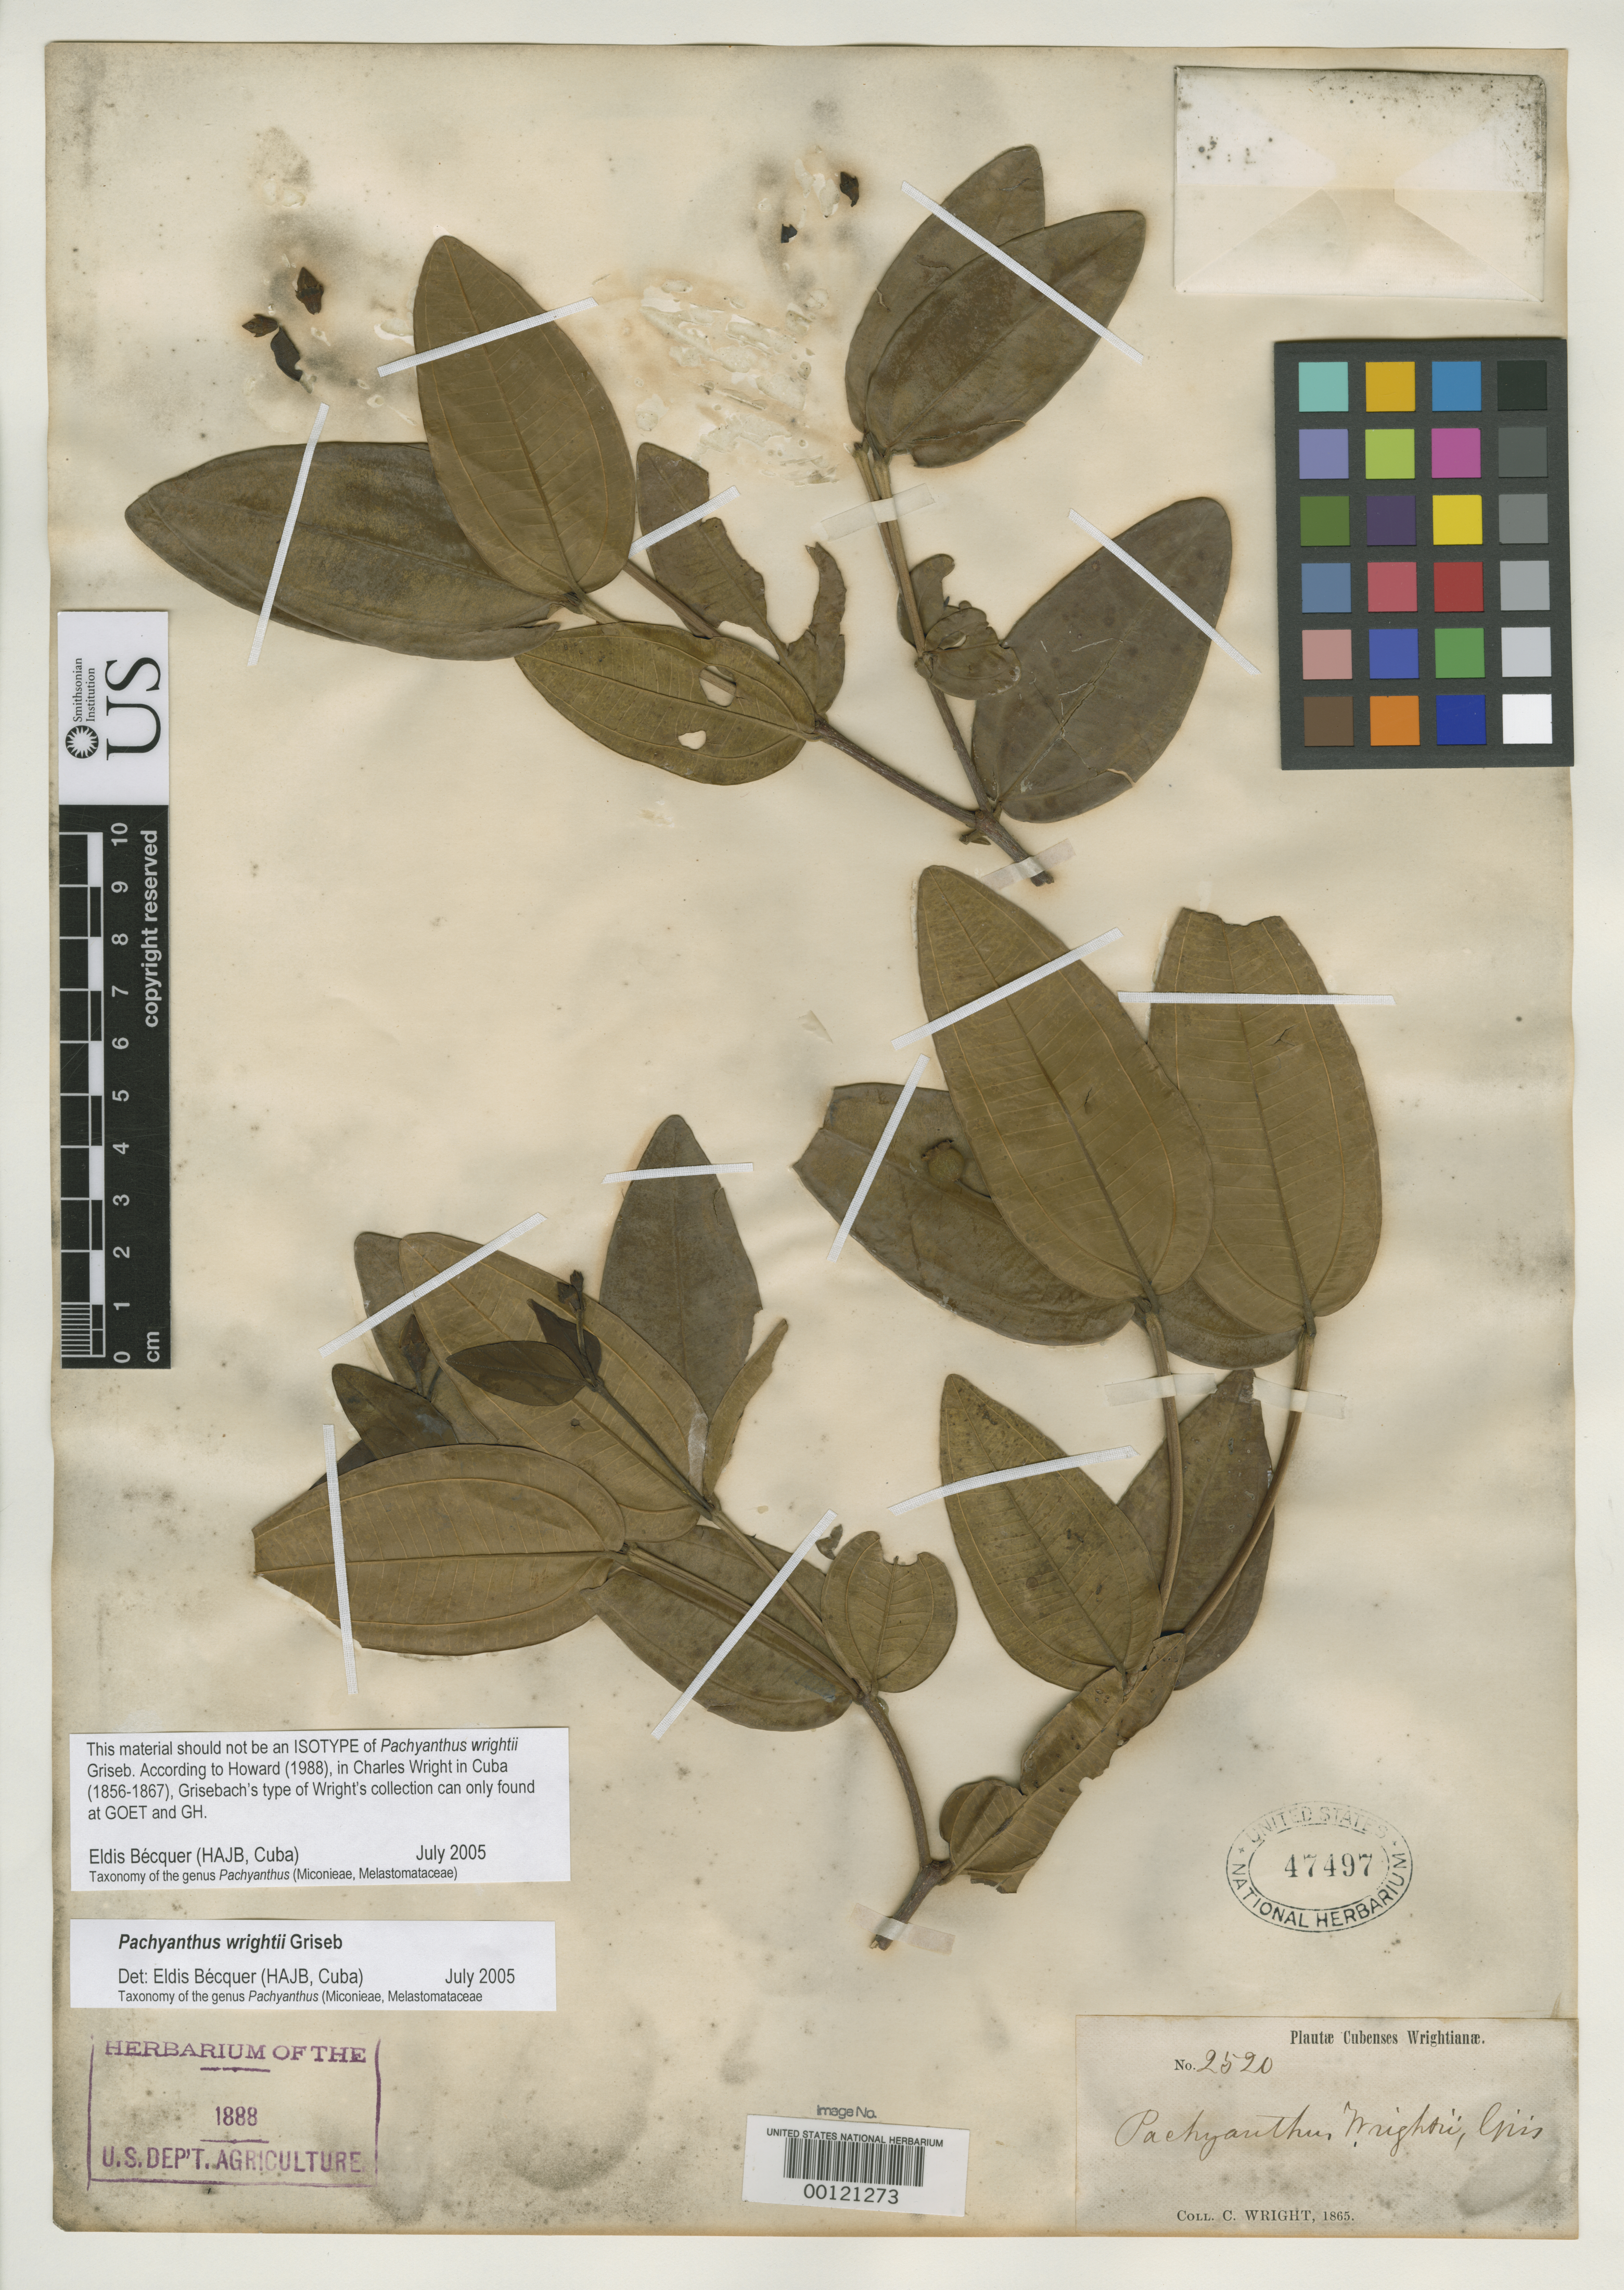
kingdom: Plantae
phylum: Tracheophyta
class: Magnoliopsida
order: Myrtales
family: Melastomataceae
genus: Pachyanthus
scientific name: Pachyanthus wrightii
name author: Griseb.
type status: Isotype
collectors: C. Wright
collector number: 2520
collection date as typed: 1865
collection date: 1865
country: Cuba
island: Greater Antilles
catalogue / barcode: US 47497